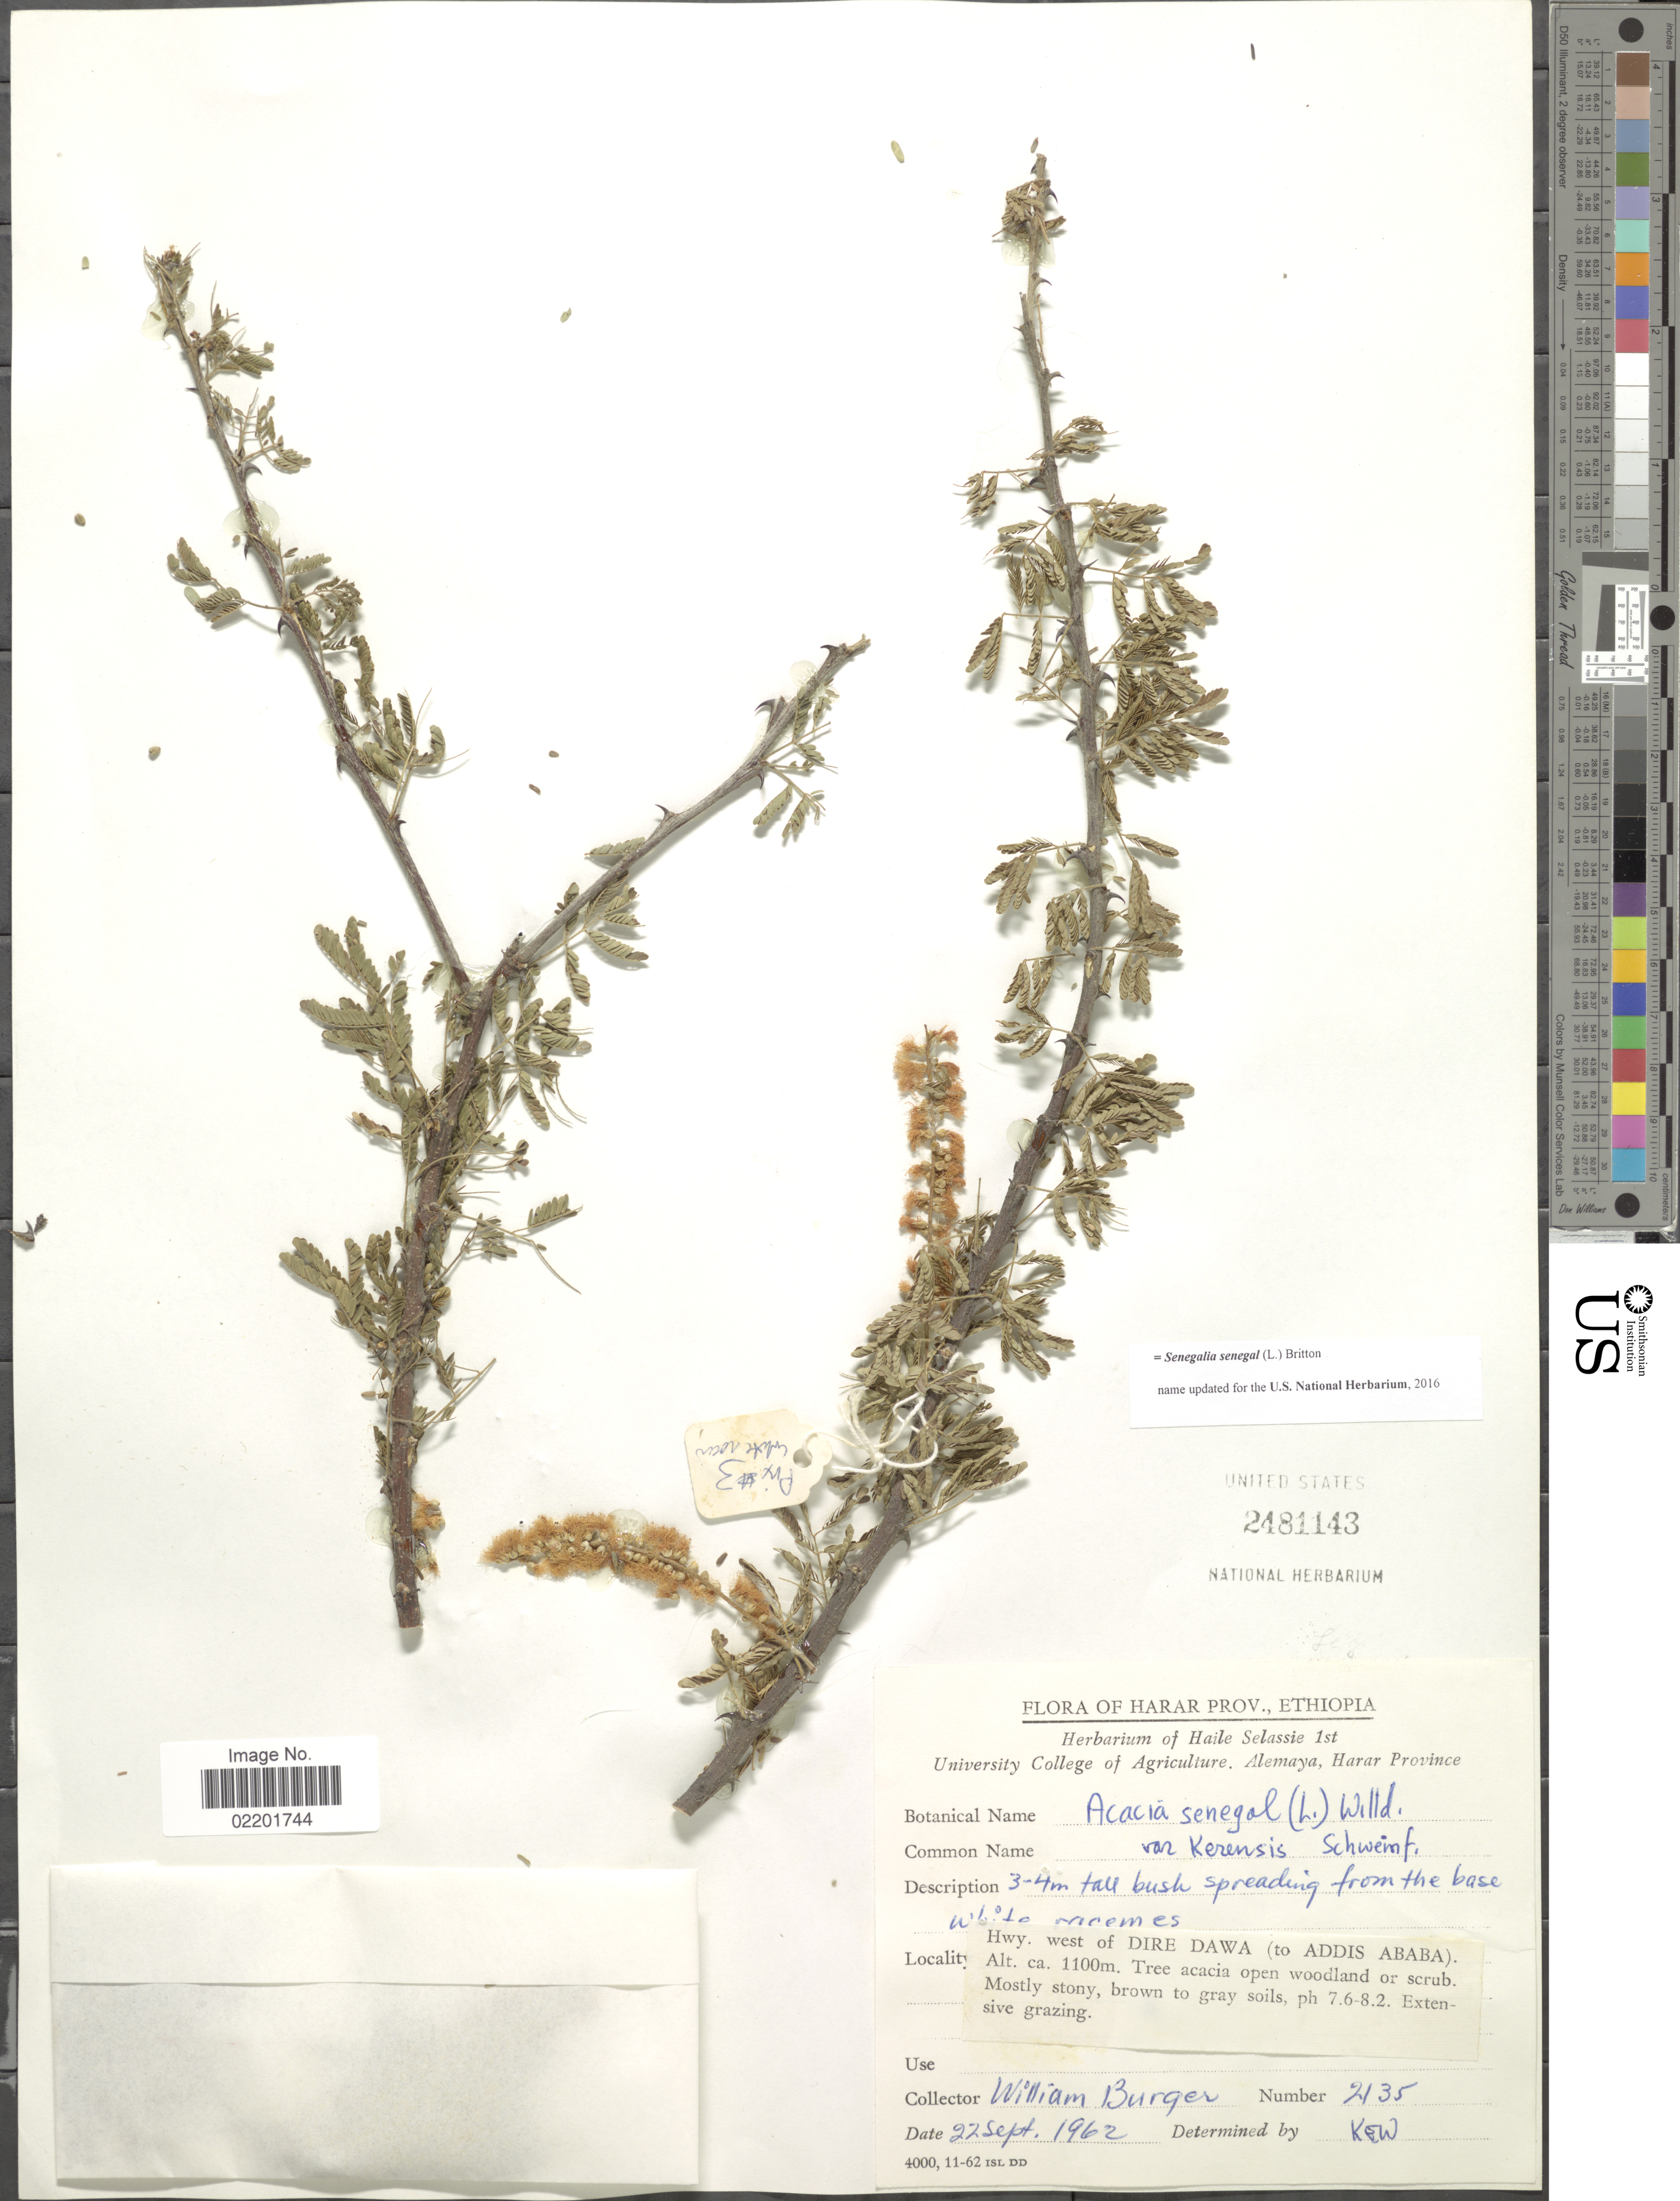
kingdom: Plantae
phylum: Tracheophyta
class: Magnoliopsida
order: Fabales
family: Fabaceae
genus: Senegalia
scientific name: Senegalia senegal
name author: (L.) Britton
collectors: W. Burger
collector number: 2135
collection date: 1962-09-22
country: Ethiopia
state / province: Addis Ababa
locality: Harar Prov., Hwy west of Dire Dawa (to Addis Ababa)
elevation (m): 1100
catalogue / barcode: US 2481143